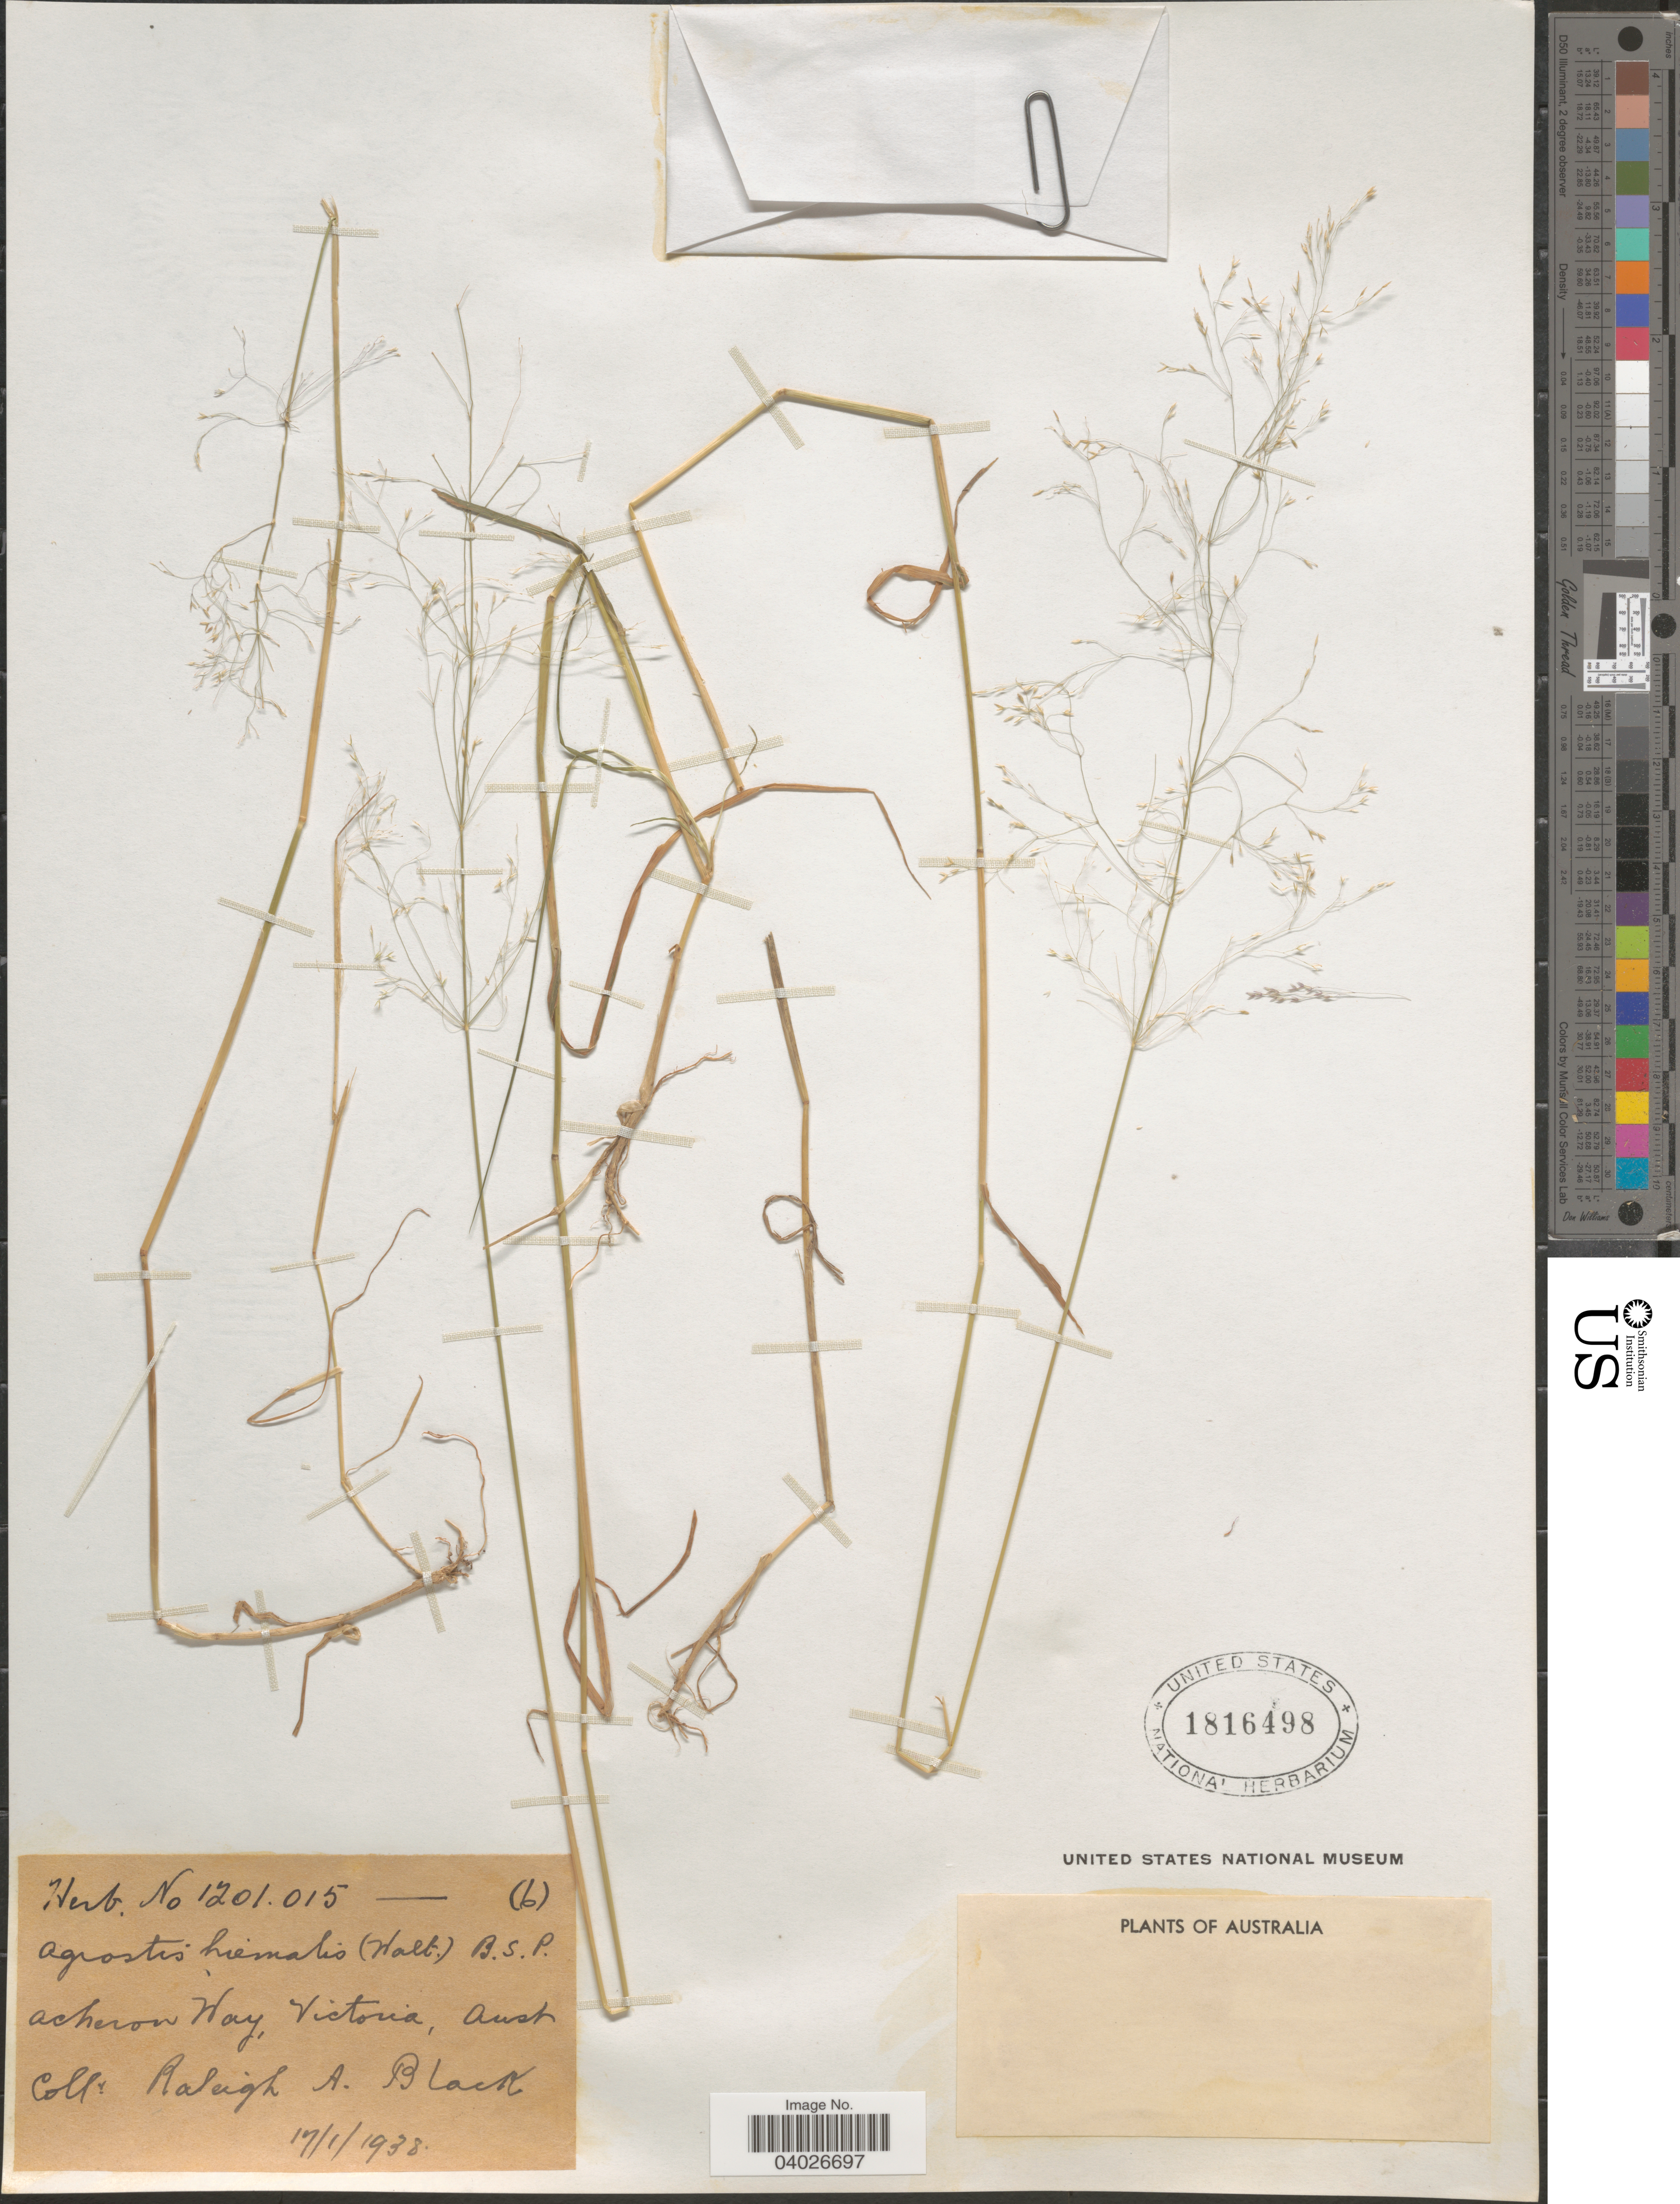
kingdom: Plantae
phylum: Tracheophyta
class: Liliopsida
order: Poales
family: Poaceae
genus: Agrostis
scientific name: Agrostis hyemalis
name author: (Walter) Britton et al.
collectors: R. A. Black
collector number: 1201015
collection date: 1938-01-17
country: Australia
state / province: Victoria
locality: Acheron Way, Victoria.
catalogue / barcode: US 1816498